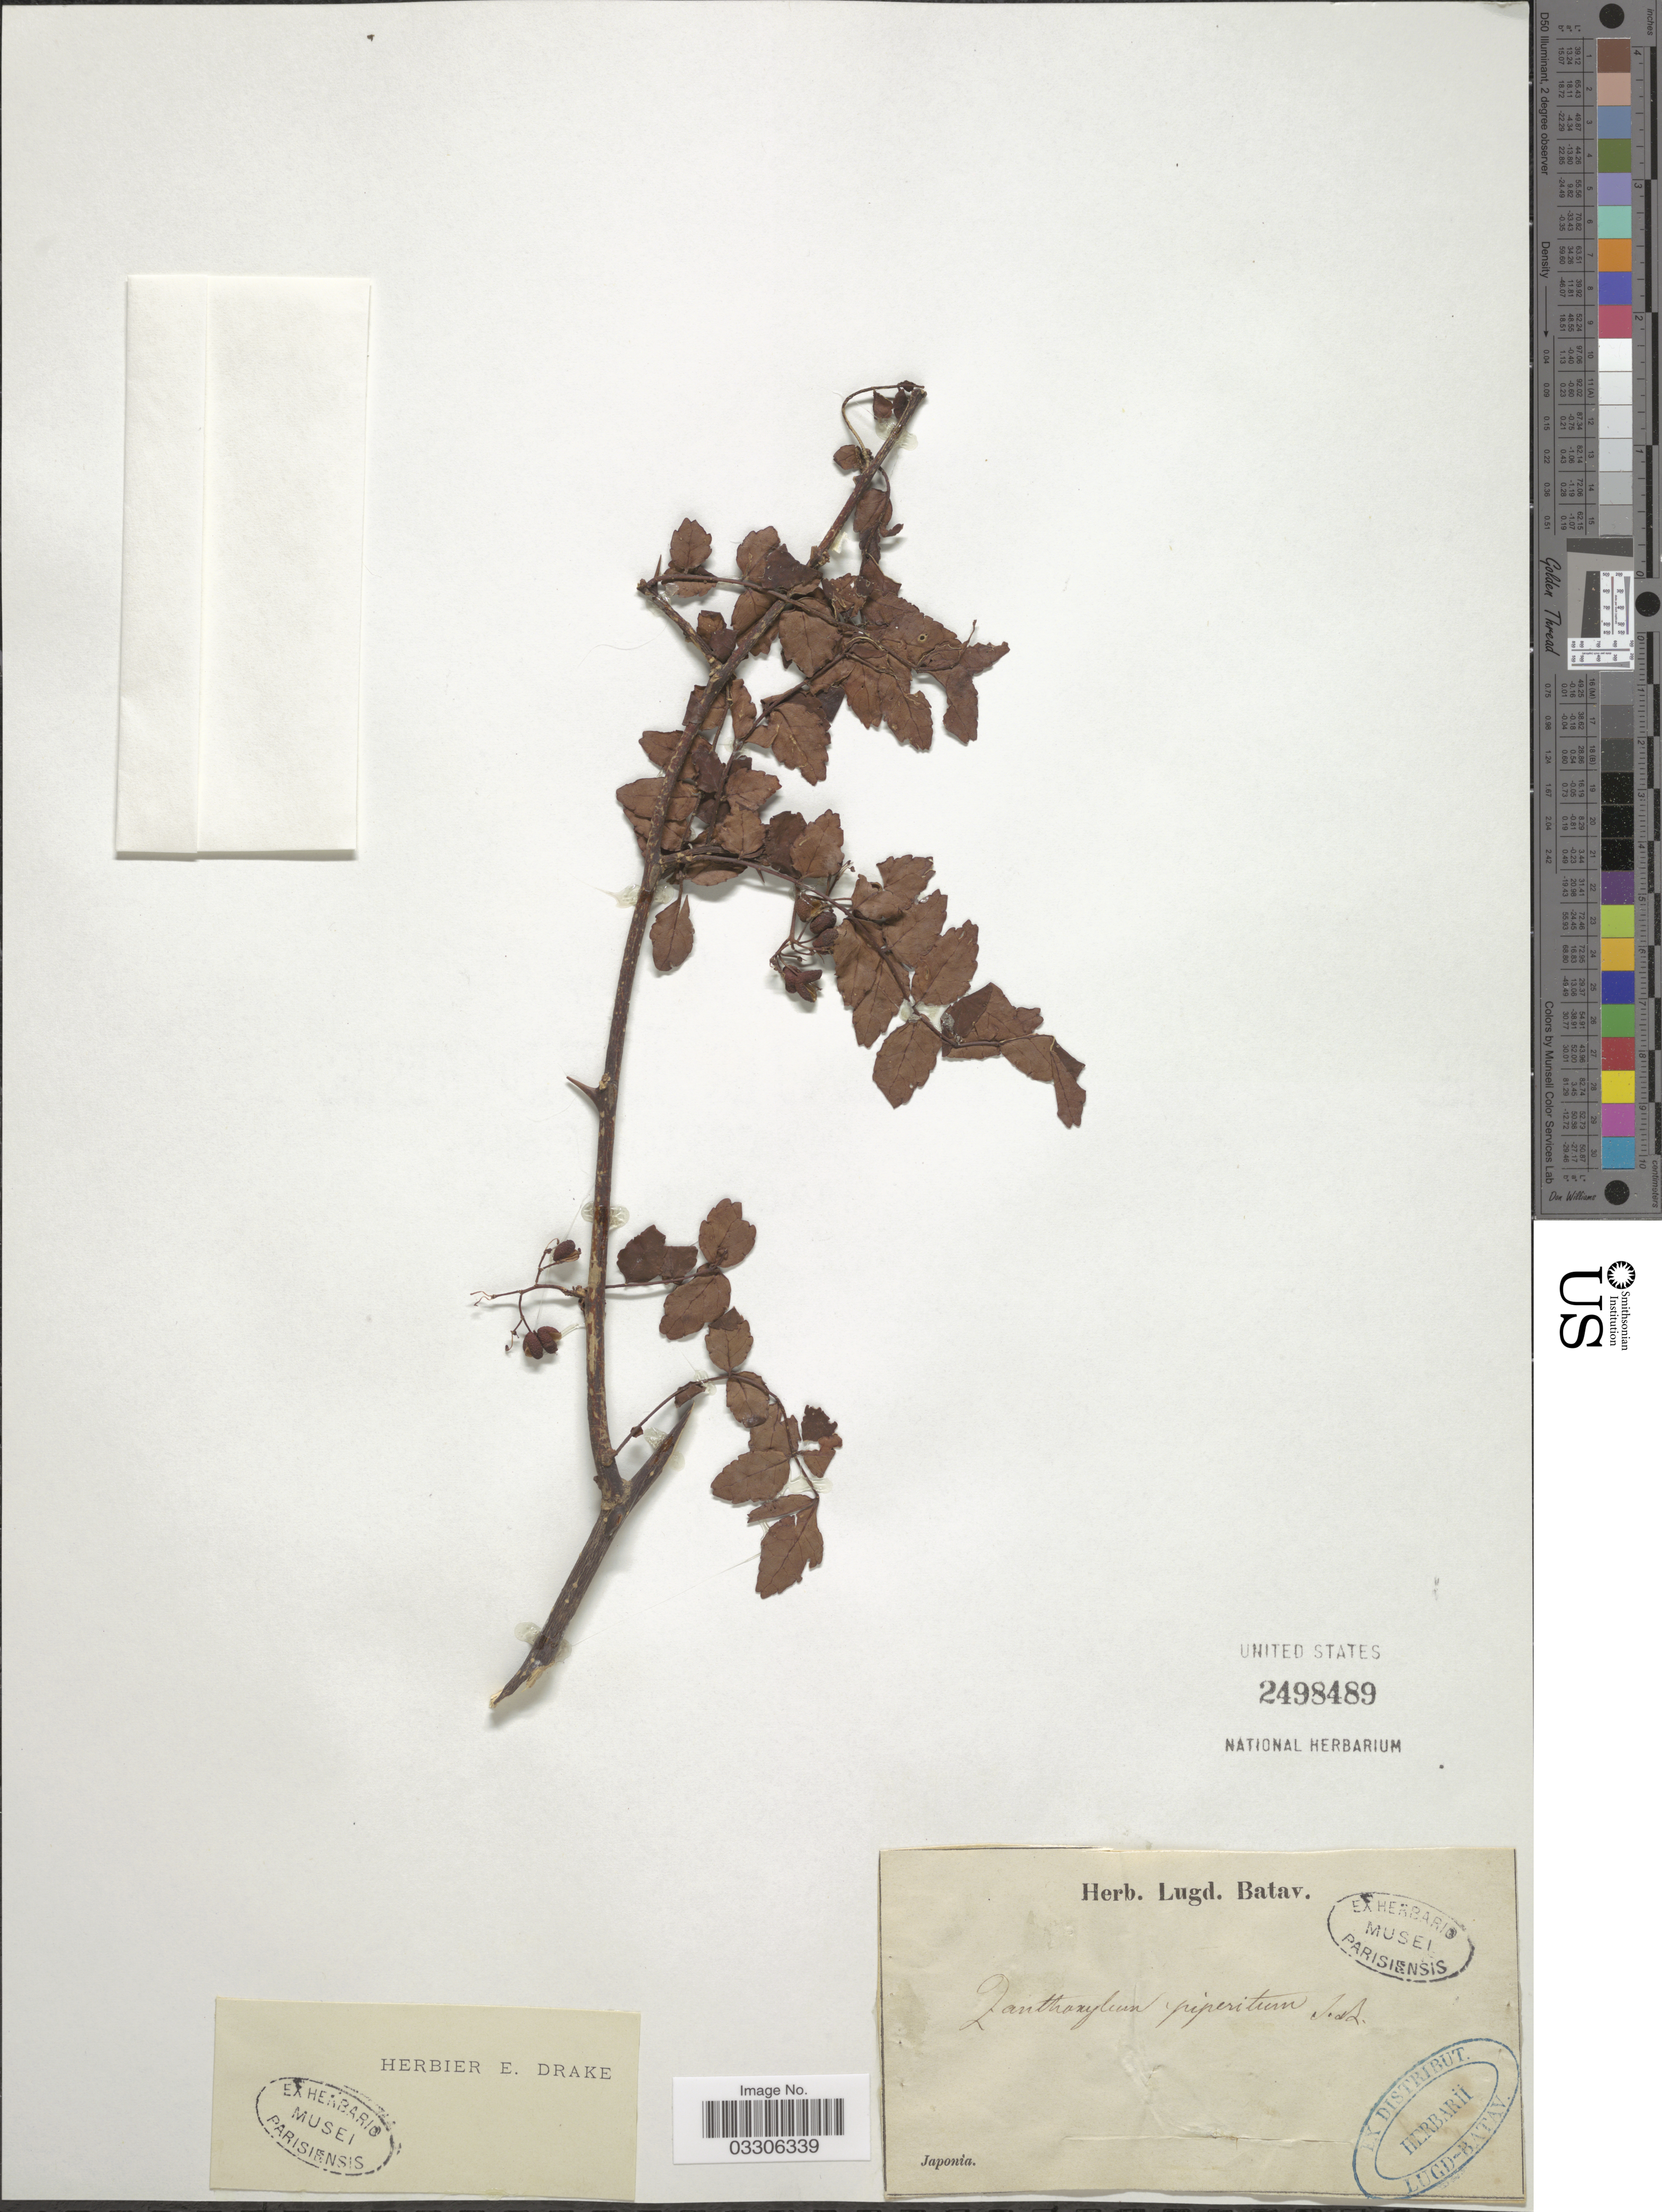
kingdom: Plantae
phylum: Tracheophyta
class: Magnoliopsida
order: Sapindales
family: Rutaceae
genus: Zanthoxylum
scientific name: Zanthoxylum piperitum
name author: DC.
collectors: Ex herb. Lugd. Batav.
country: Japan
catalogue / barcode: US 2498489